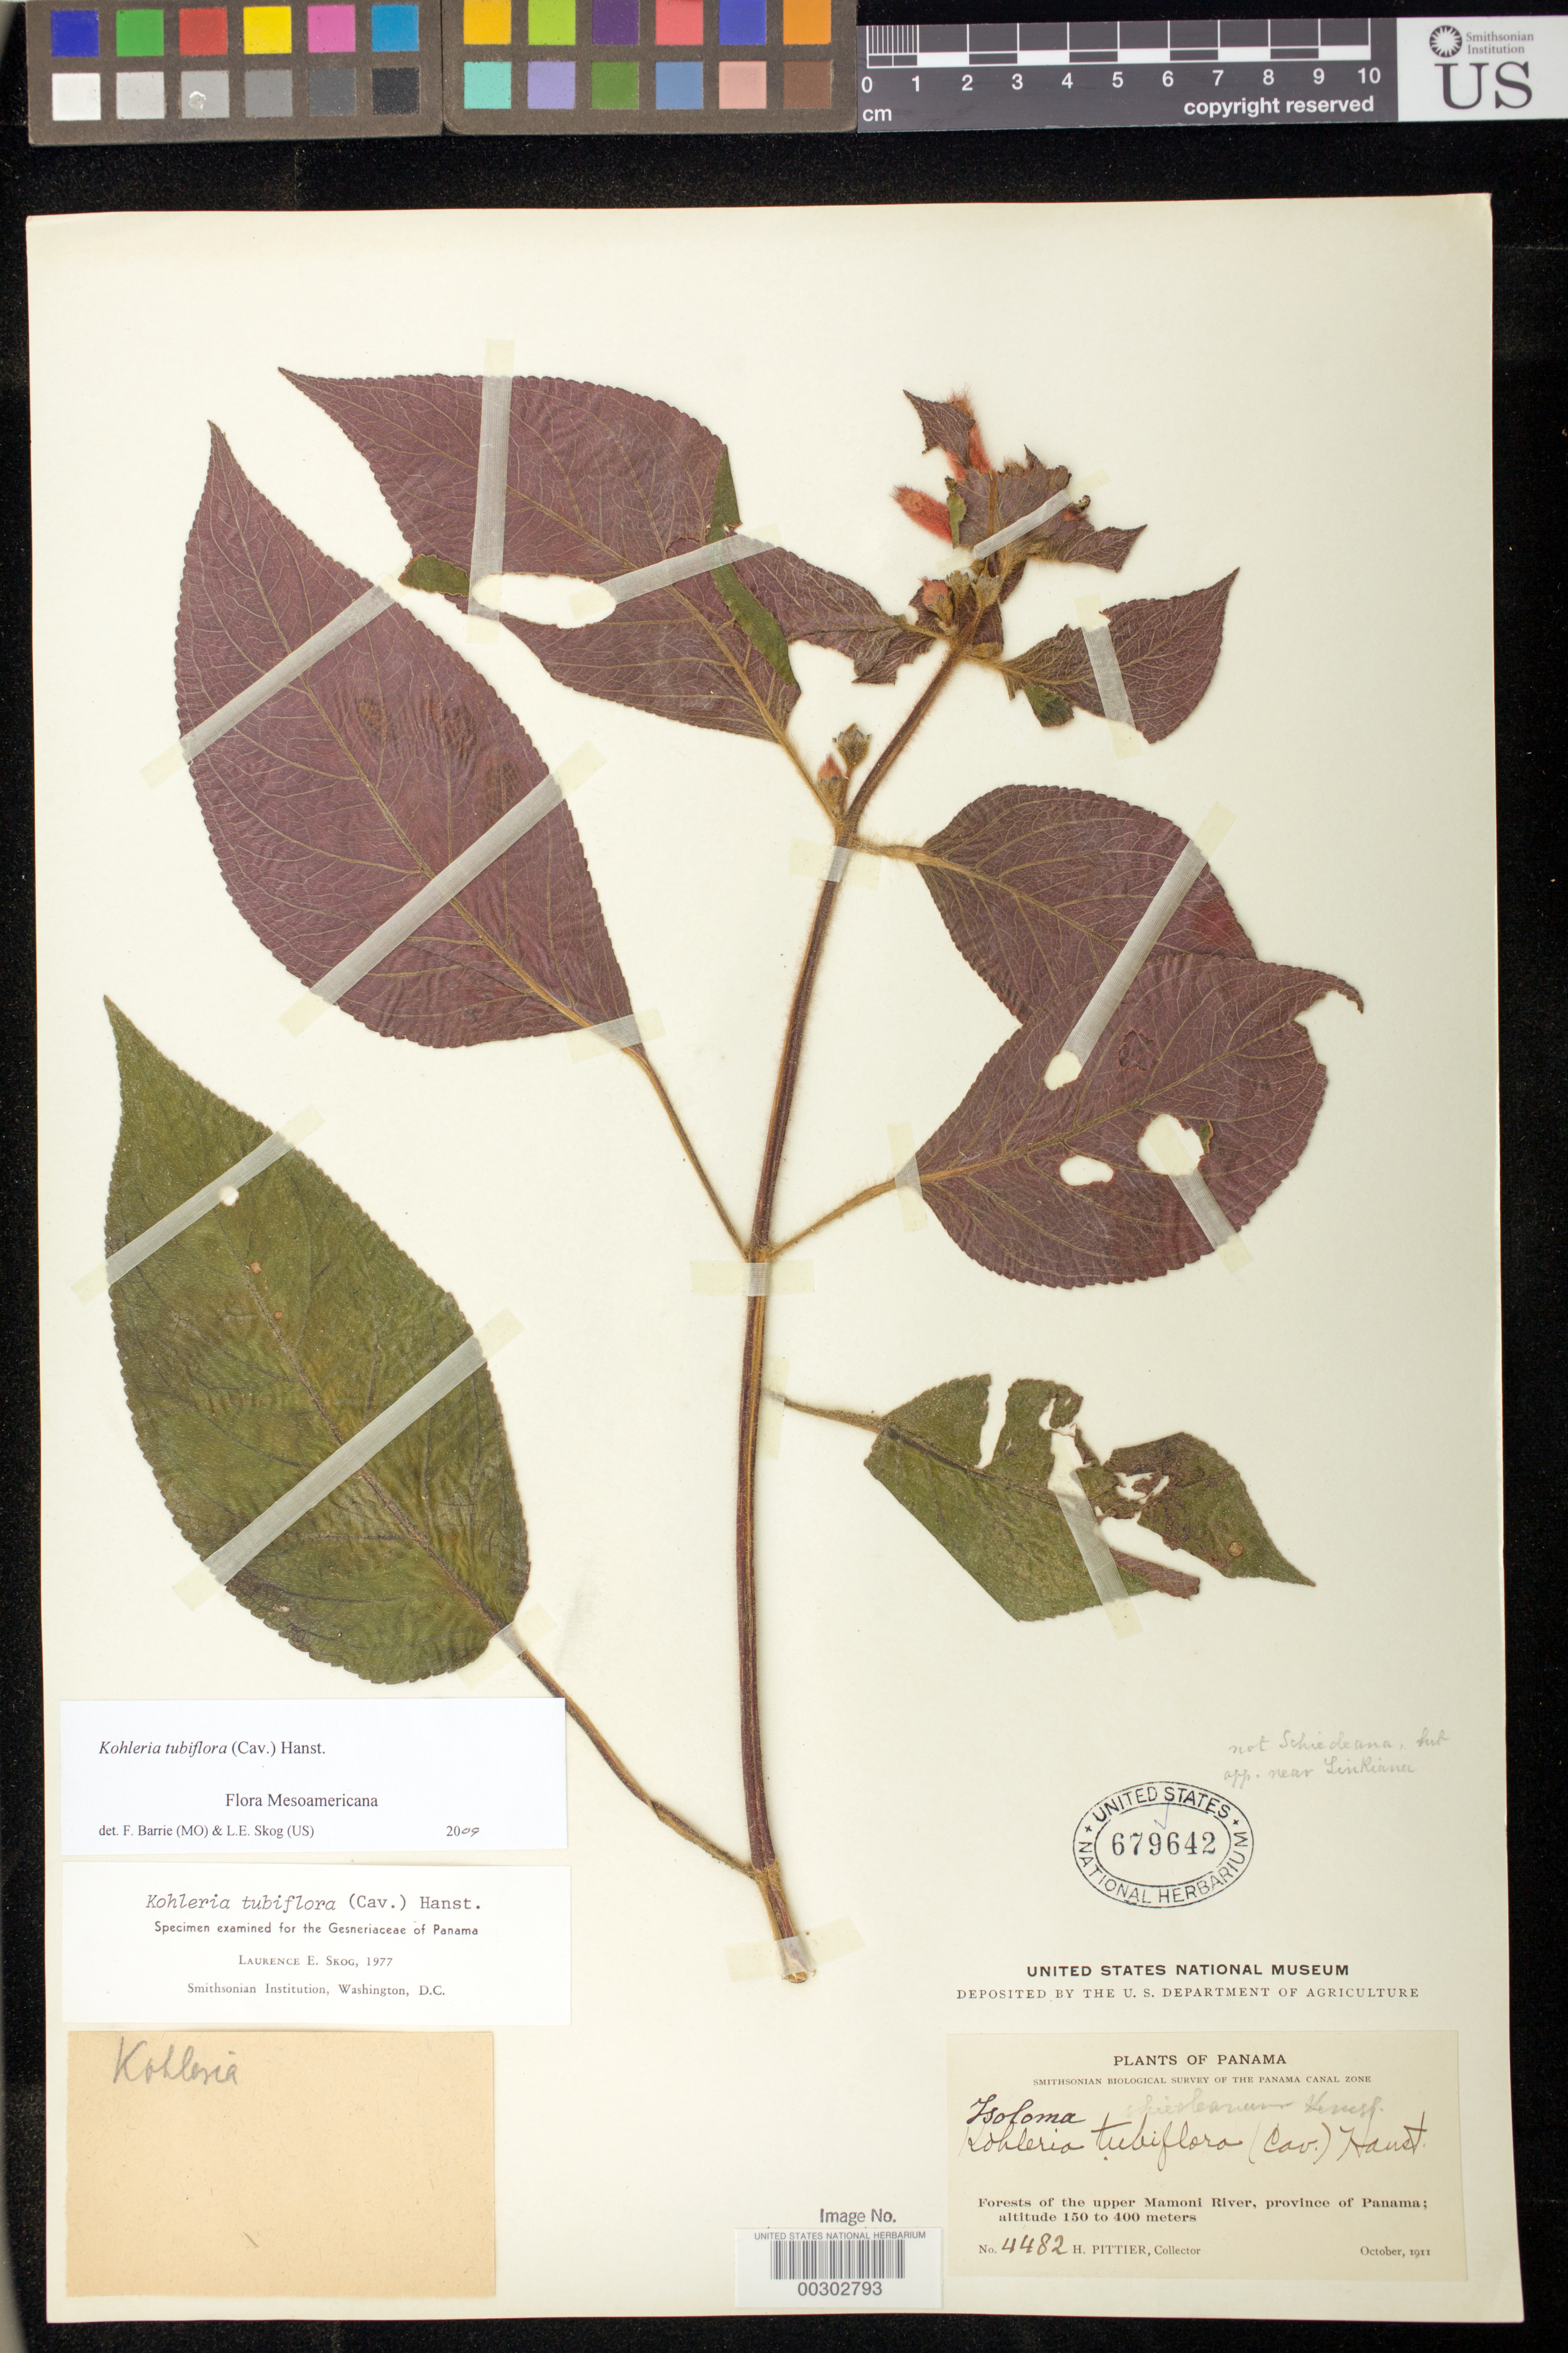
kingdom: Plantae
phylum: Tracheophyta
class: Magnoliopsida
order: Lamiales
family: Gesneriaceae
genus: Kohleria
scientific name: Kohleria tubiflora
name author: (Cav.) Hanst.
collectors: H. F. Pittier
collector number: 4482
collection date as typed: Oct 1911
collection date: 1911-10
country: Panama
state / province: Panamá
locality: Upper Mamoni River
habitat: Forests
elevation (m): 150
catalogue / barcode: US 679642